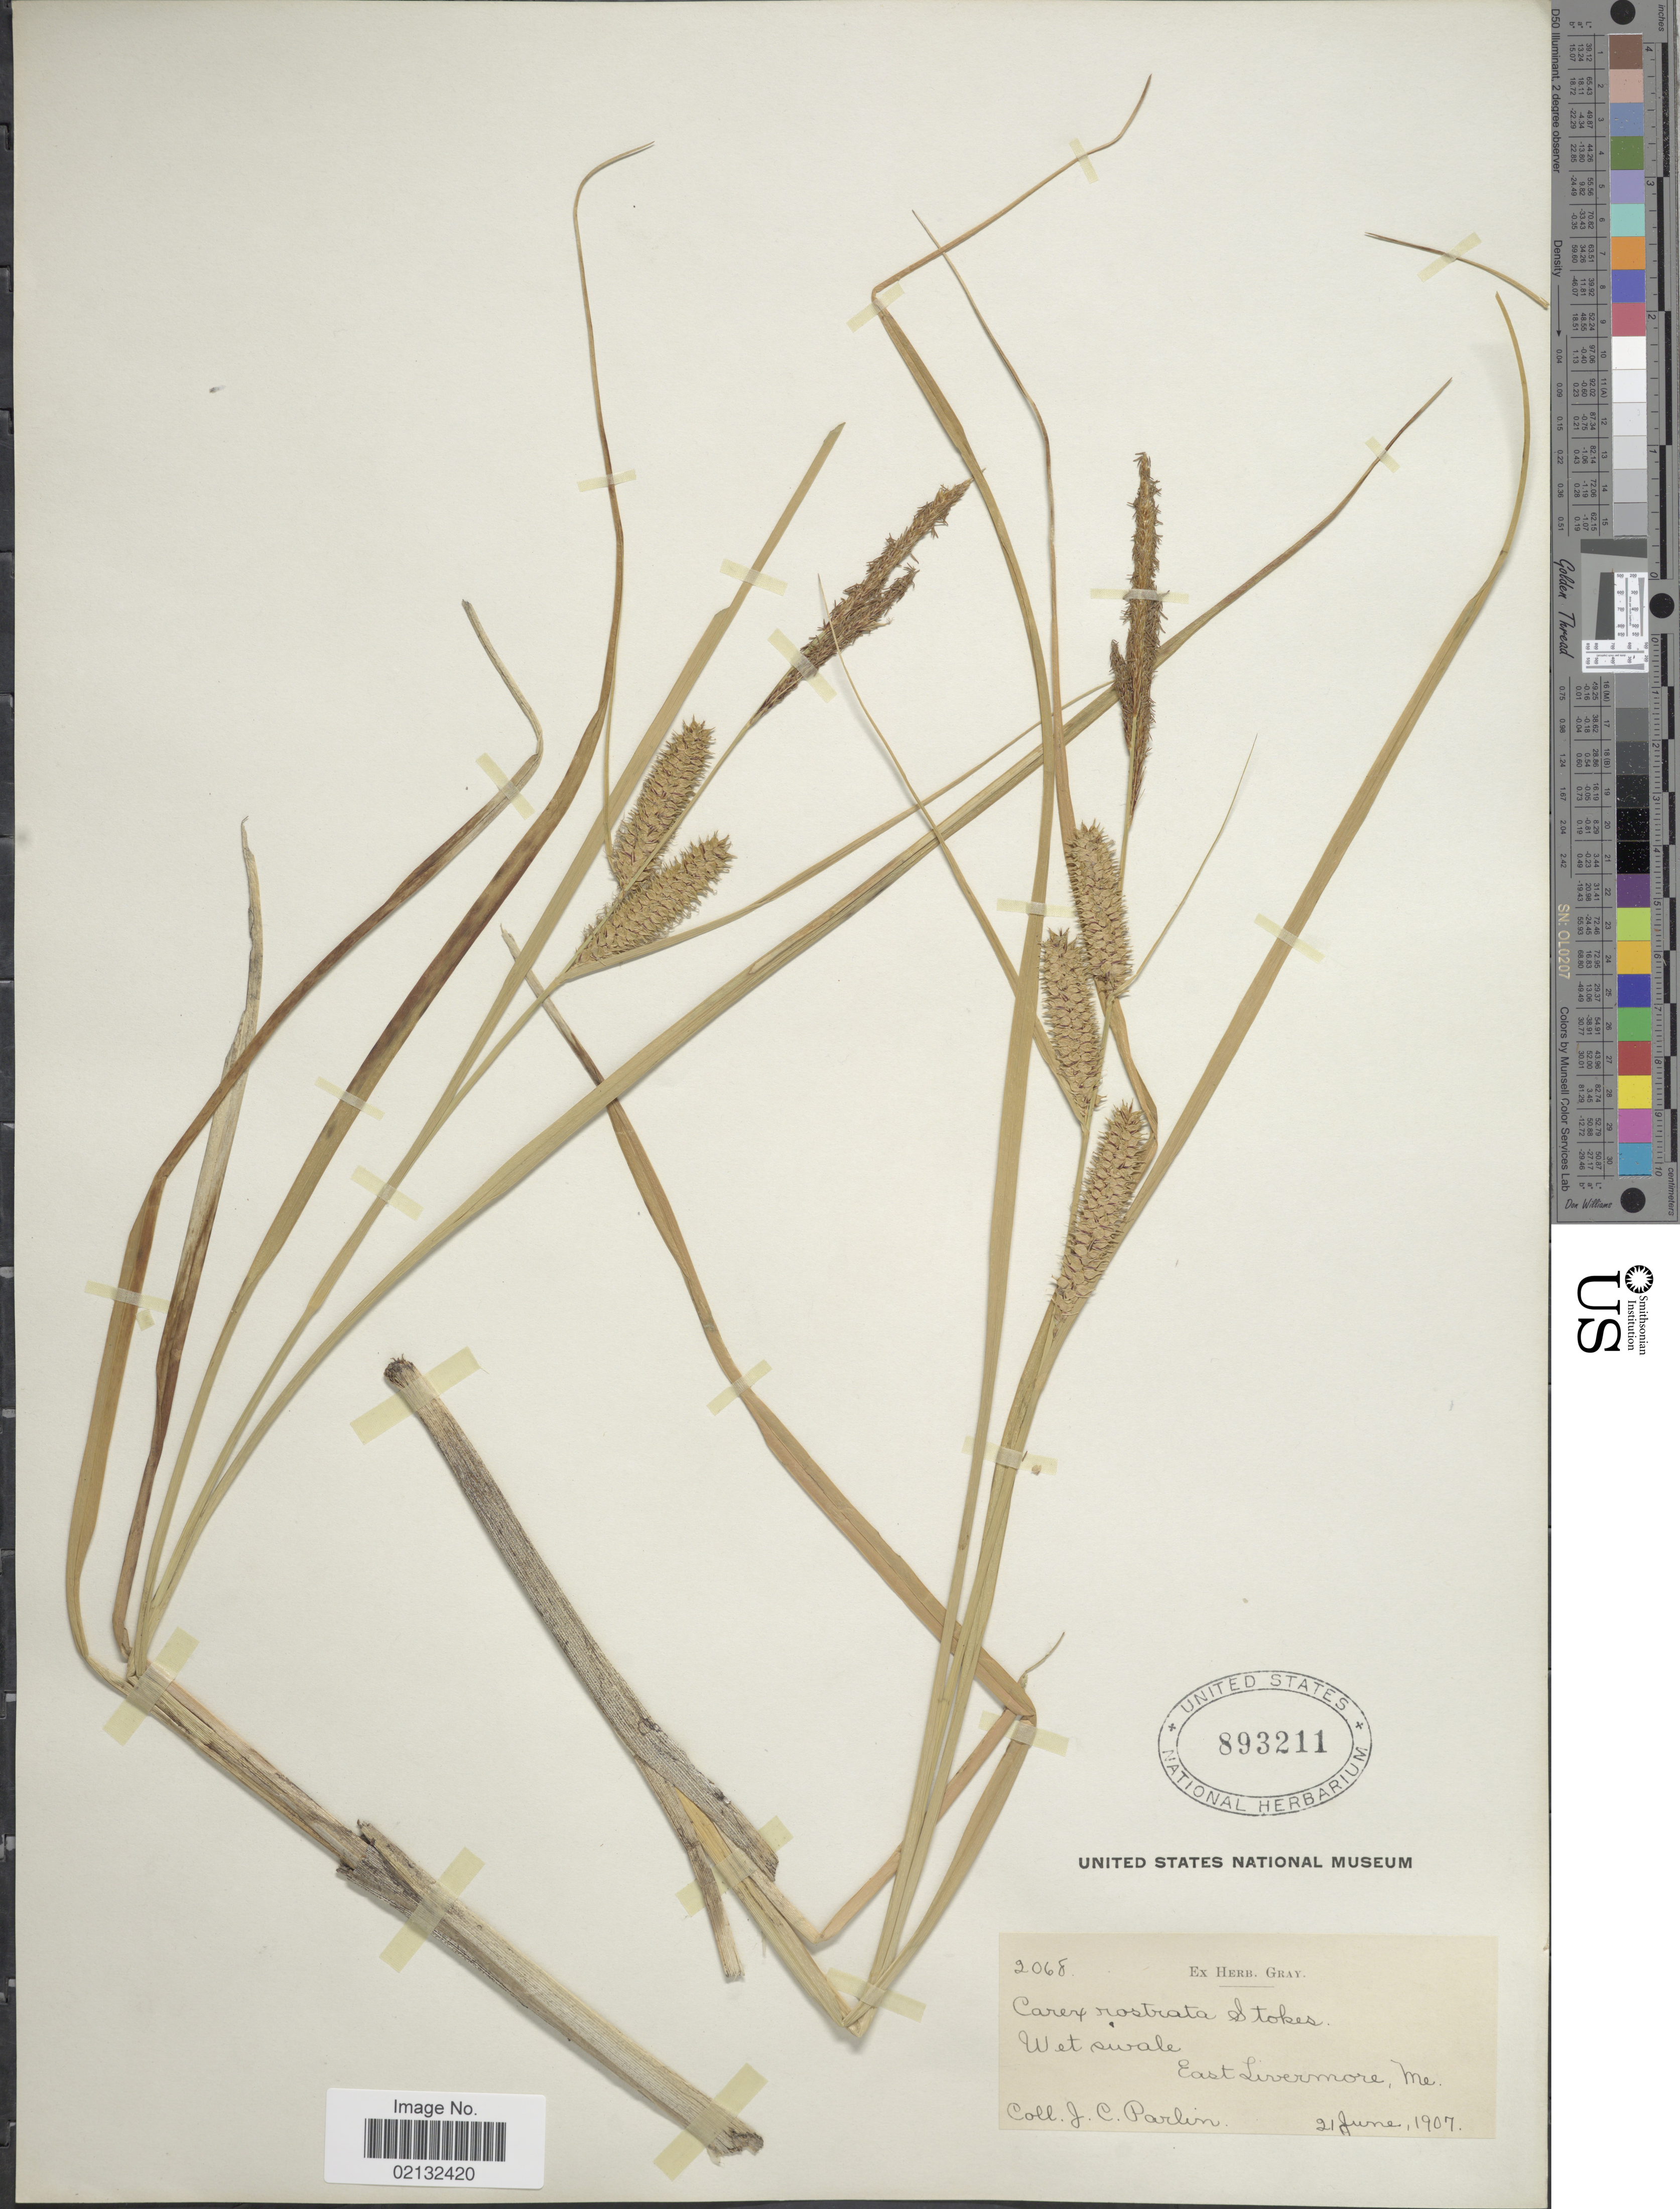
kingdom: Plantae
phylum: Tracheophyta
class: Liliopsida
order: Poales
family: Cyperaceae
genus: Carex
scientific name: Carex rostrata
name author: Stokes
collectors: J. Parlin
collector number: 2068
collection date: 1907-06-21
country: United States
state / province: Maine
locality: East Livermore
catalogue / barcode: US 893211